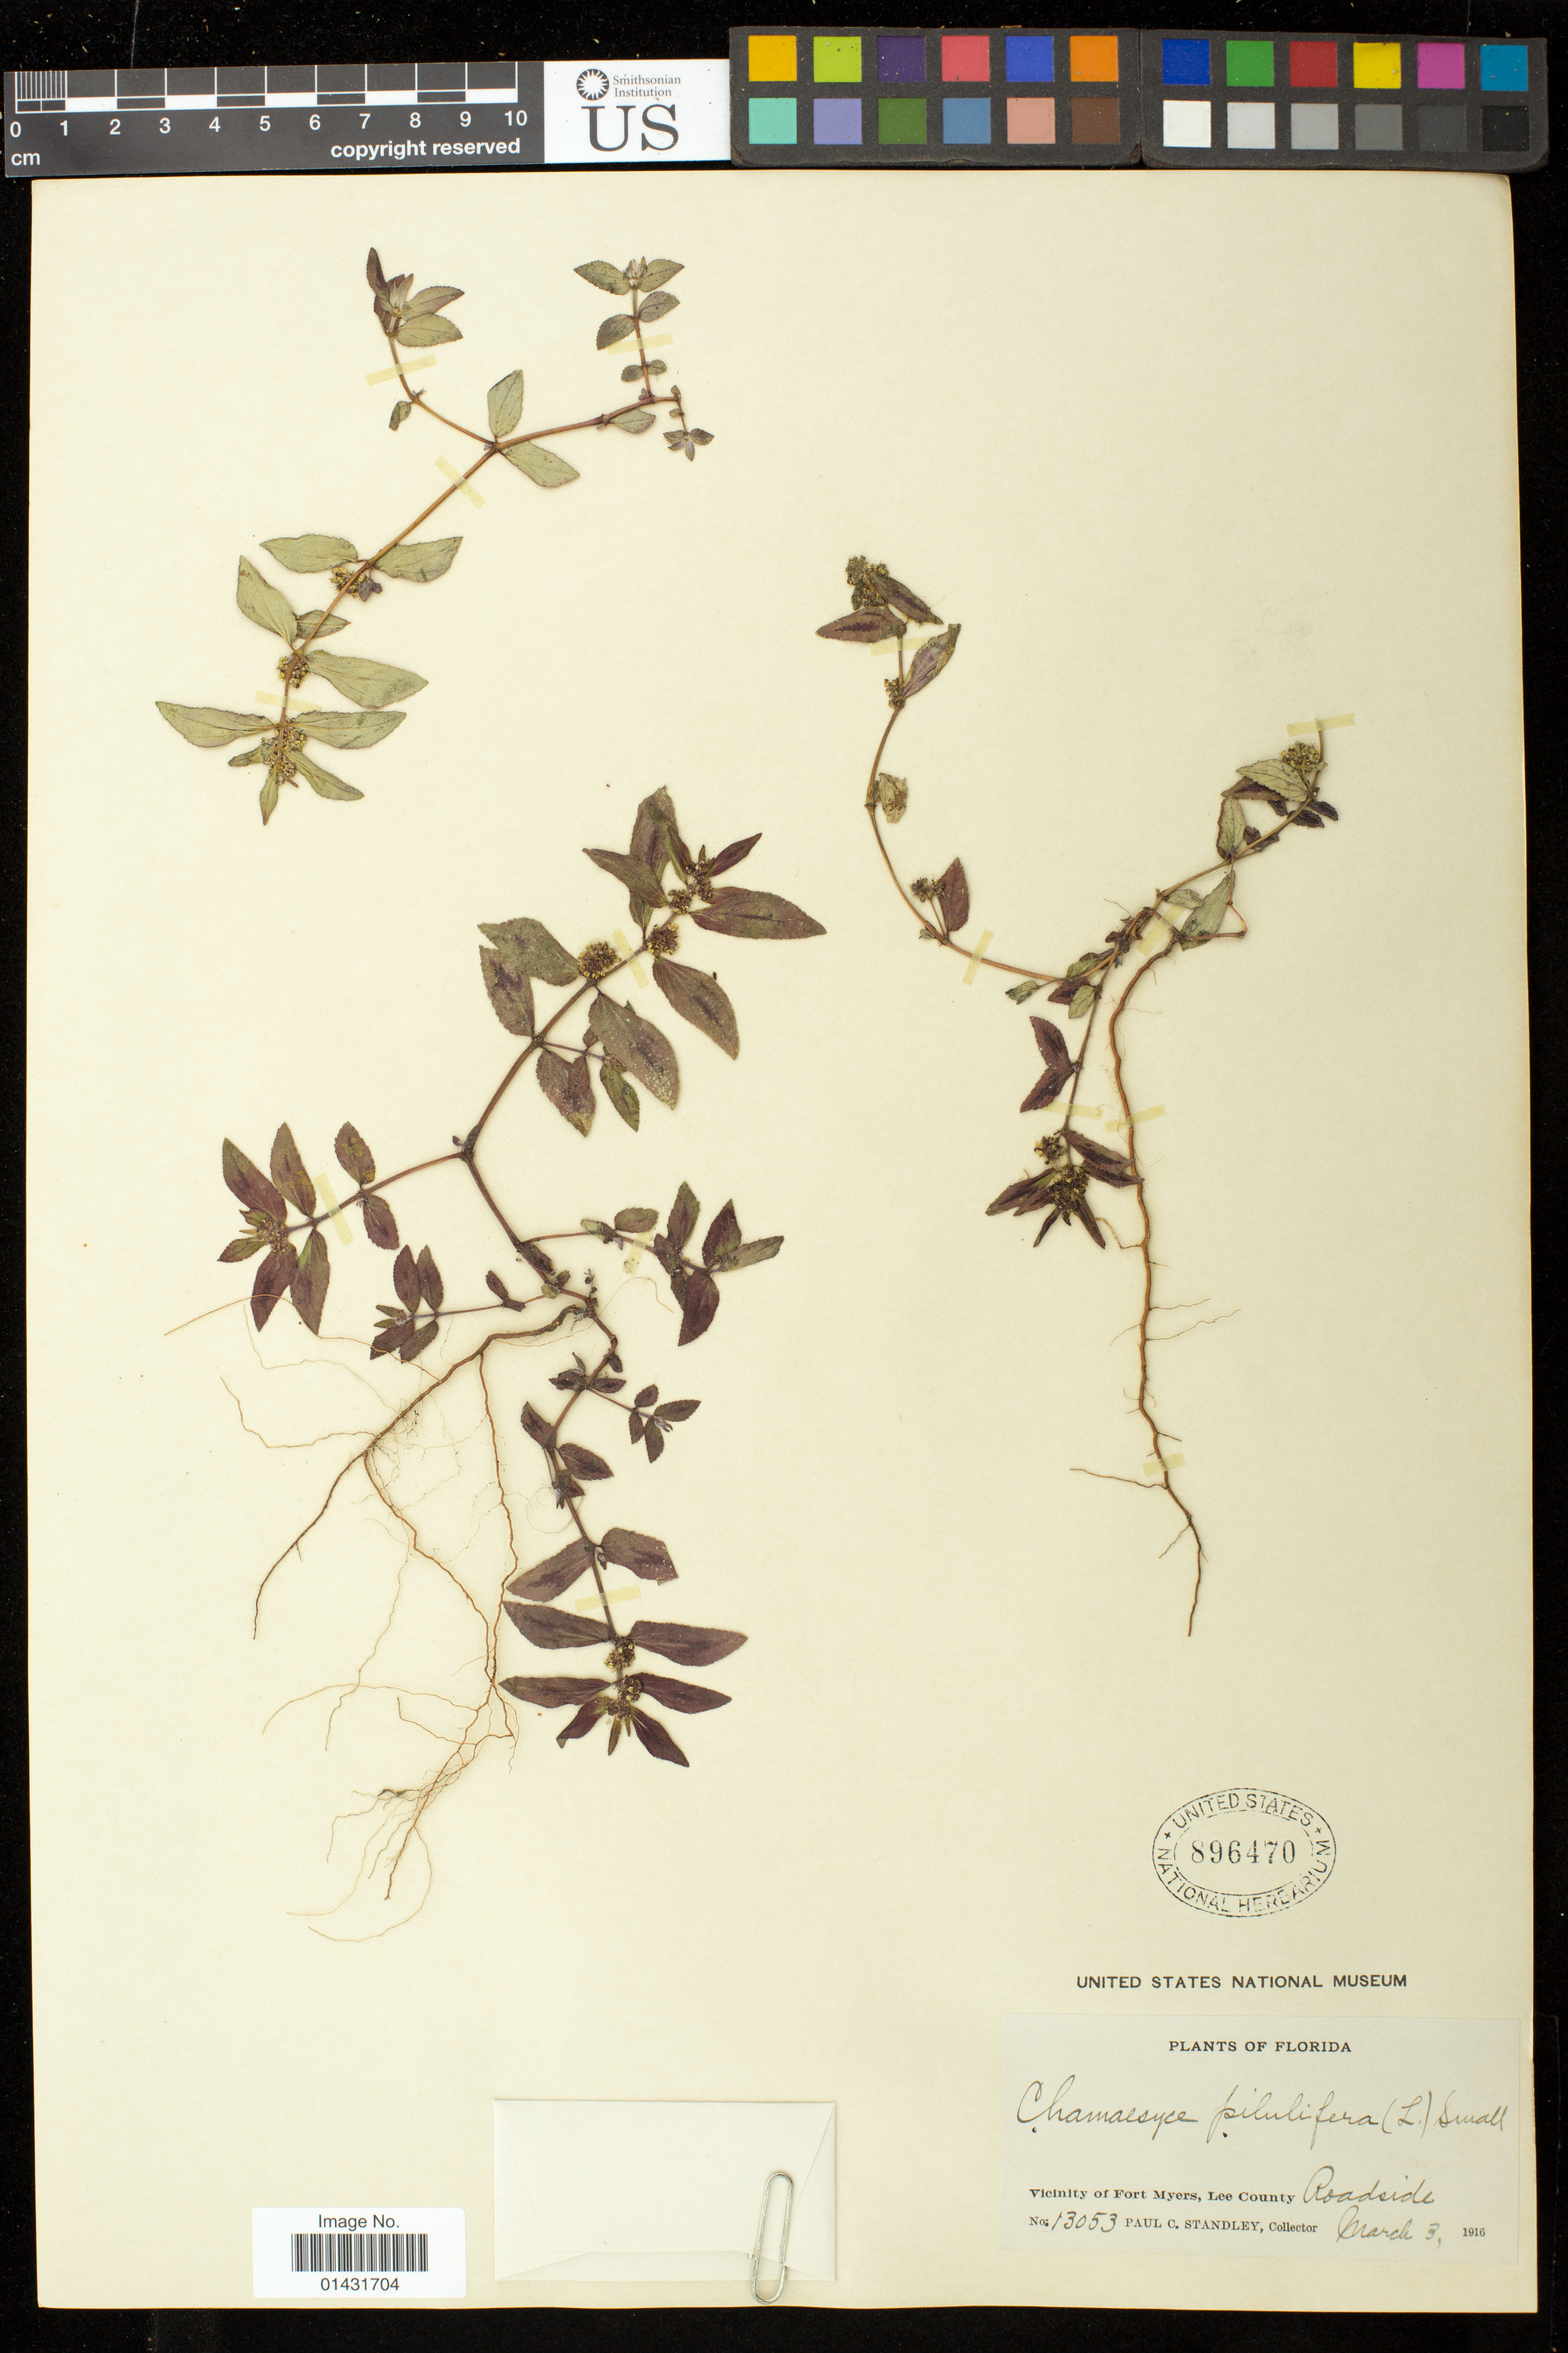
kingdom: Plantae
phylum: Tracheophyta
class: Magnoliopsida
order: Malpighiales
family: Euphorbiaceae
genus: Euphorbia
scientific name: Euphorbia hirta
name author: L.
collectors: P. C. Standley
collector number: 13053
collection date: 1916-03-03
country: United States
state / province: Florida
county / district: Lee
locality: Vicinity of Fort Myers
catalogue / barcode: US 896470